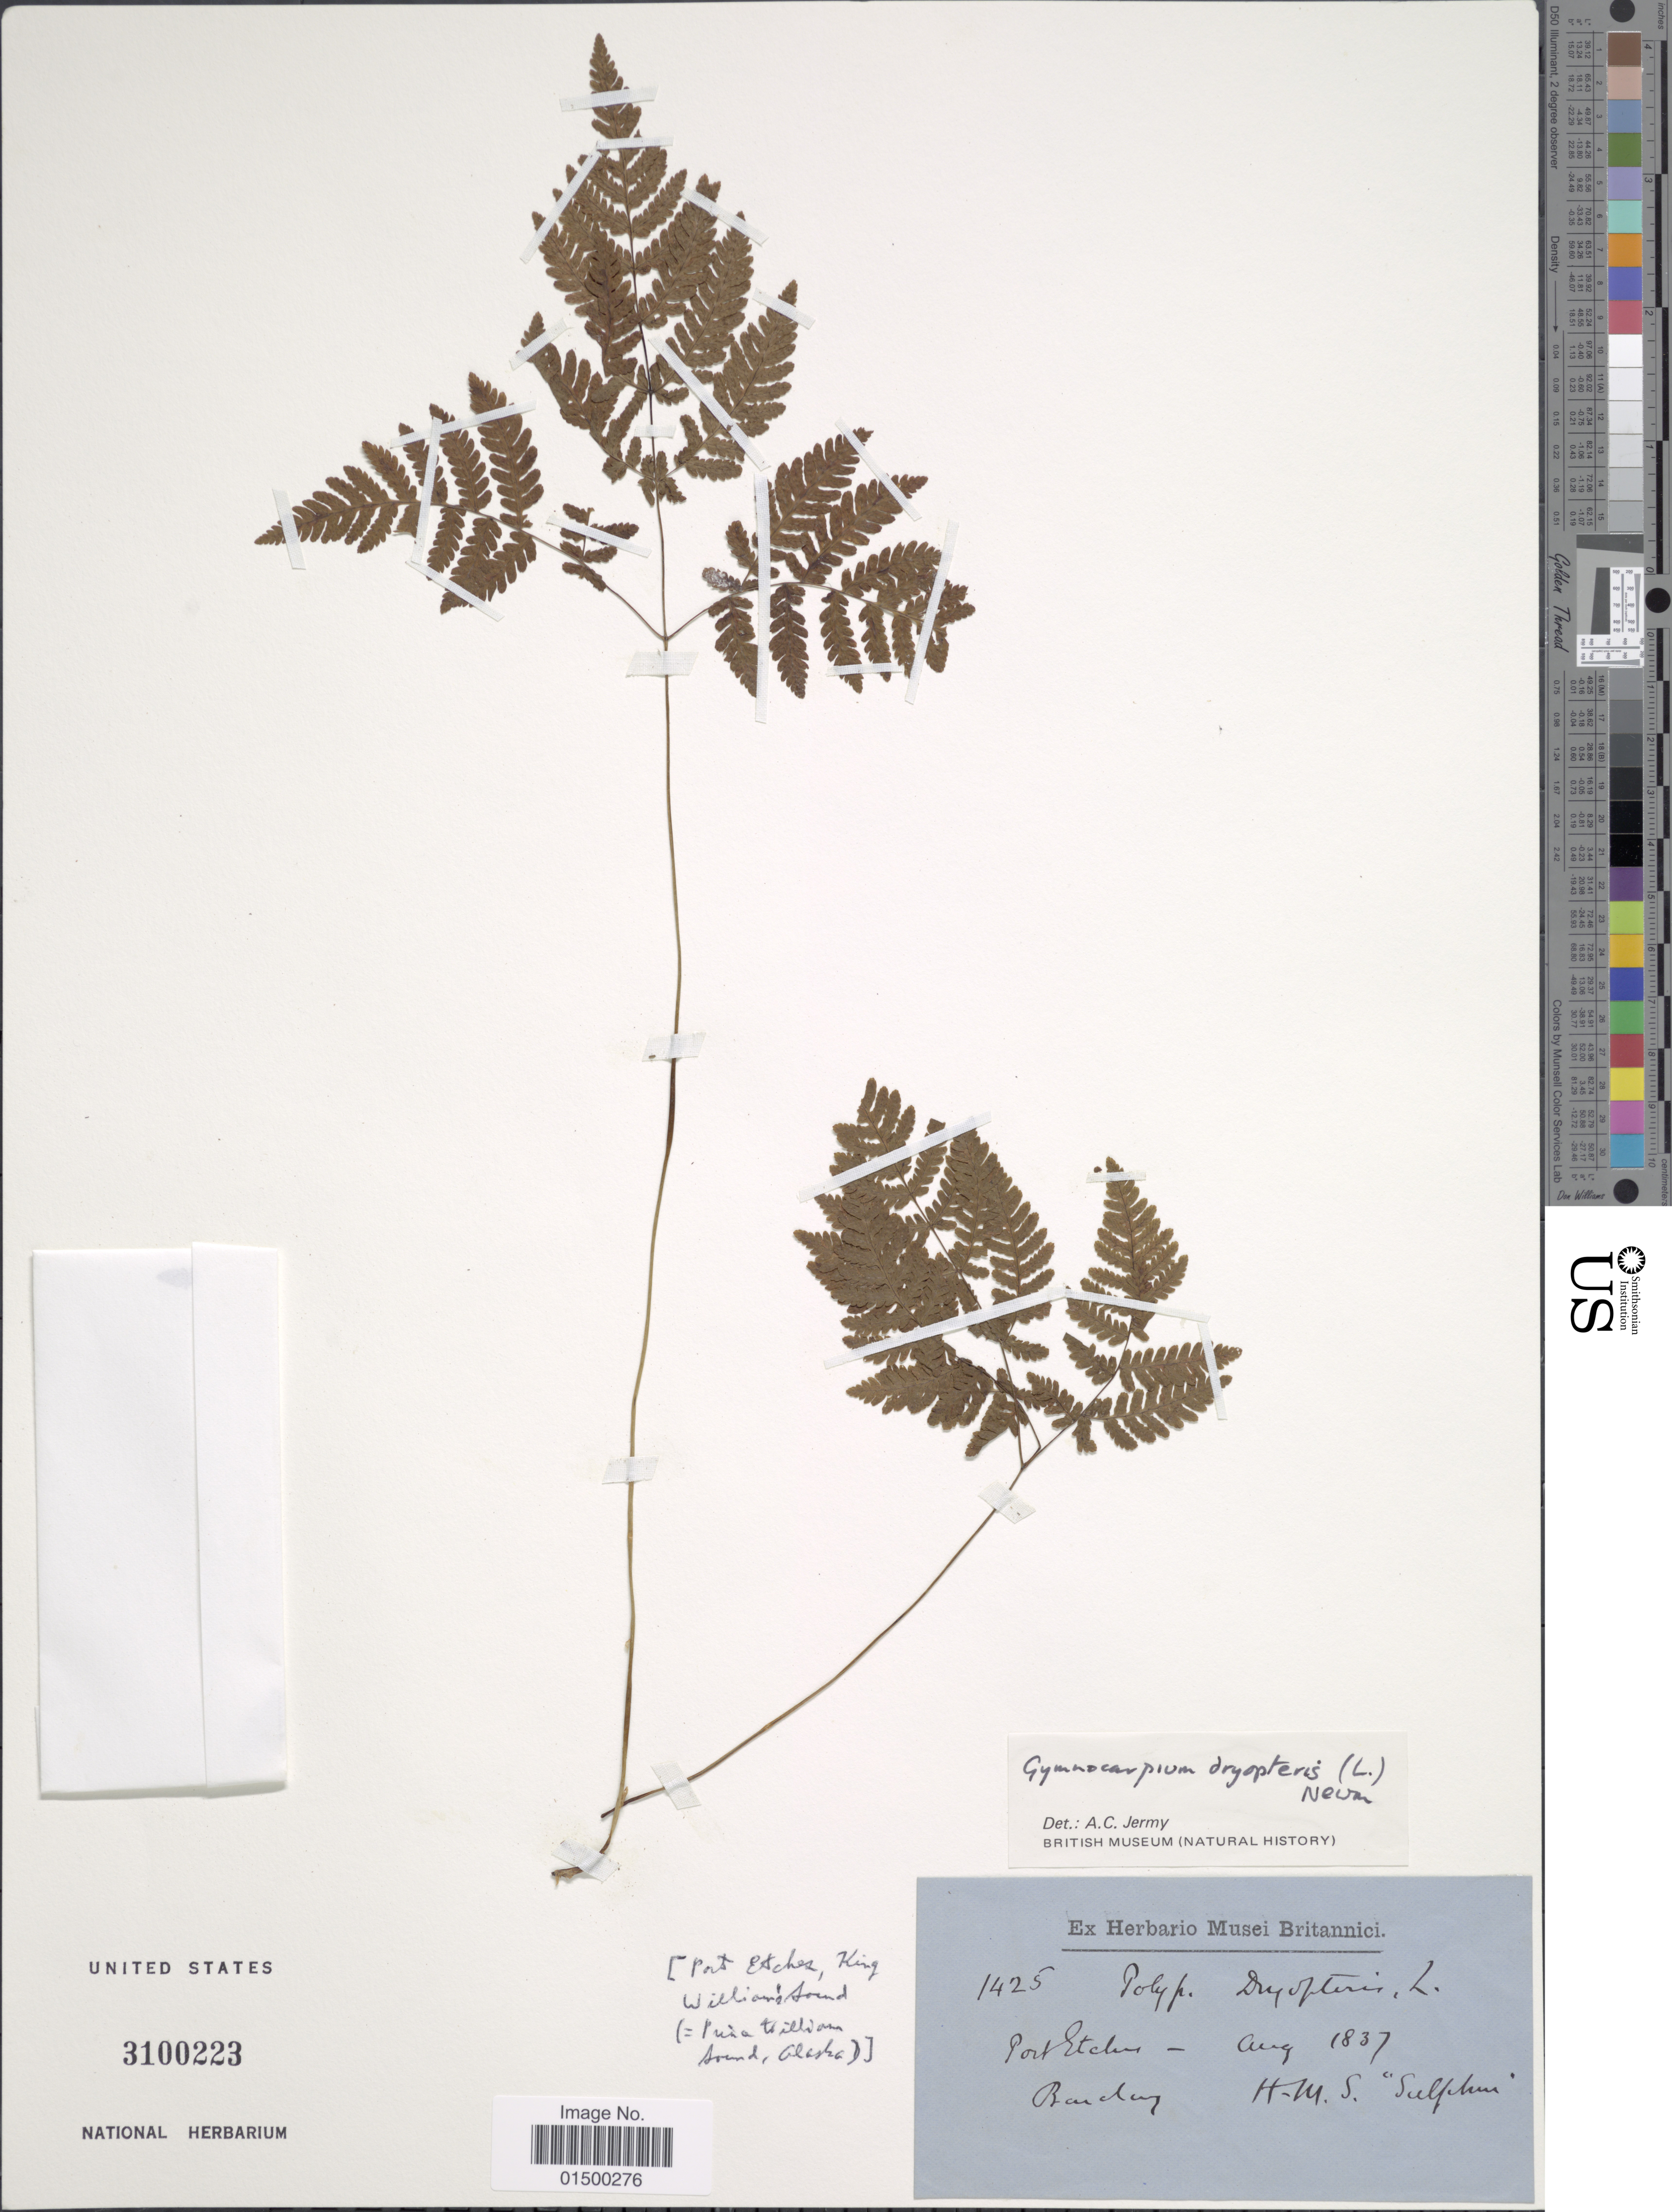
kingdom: Plantae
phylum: Tracheophyta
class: Polypodiopsida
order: Polypodiales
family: Cystopteridaceae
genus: Gymnocarpium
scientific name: Gymnocarpium disjunctum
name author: (Rupr.) Ching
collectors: -- Barclay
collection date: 1837-08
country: United States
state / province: Alaska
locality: Port Etches, King William:sound (=Puna William Avend, Alaska)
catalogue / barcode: US 3100223